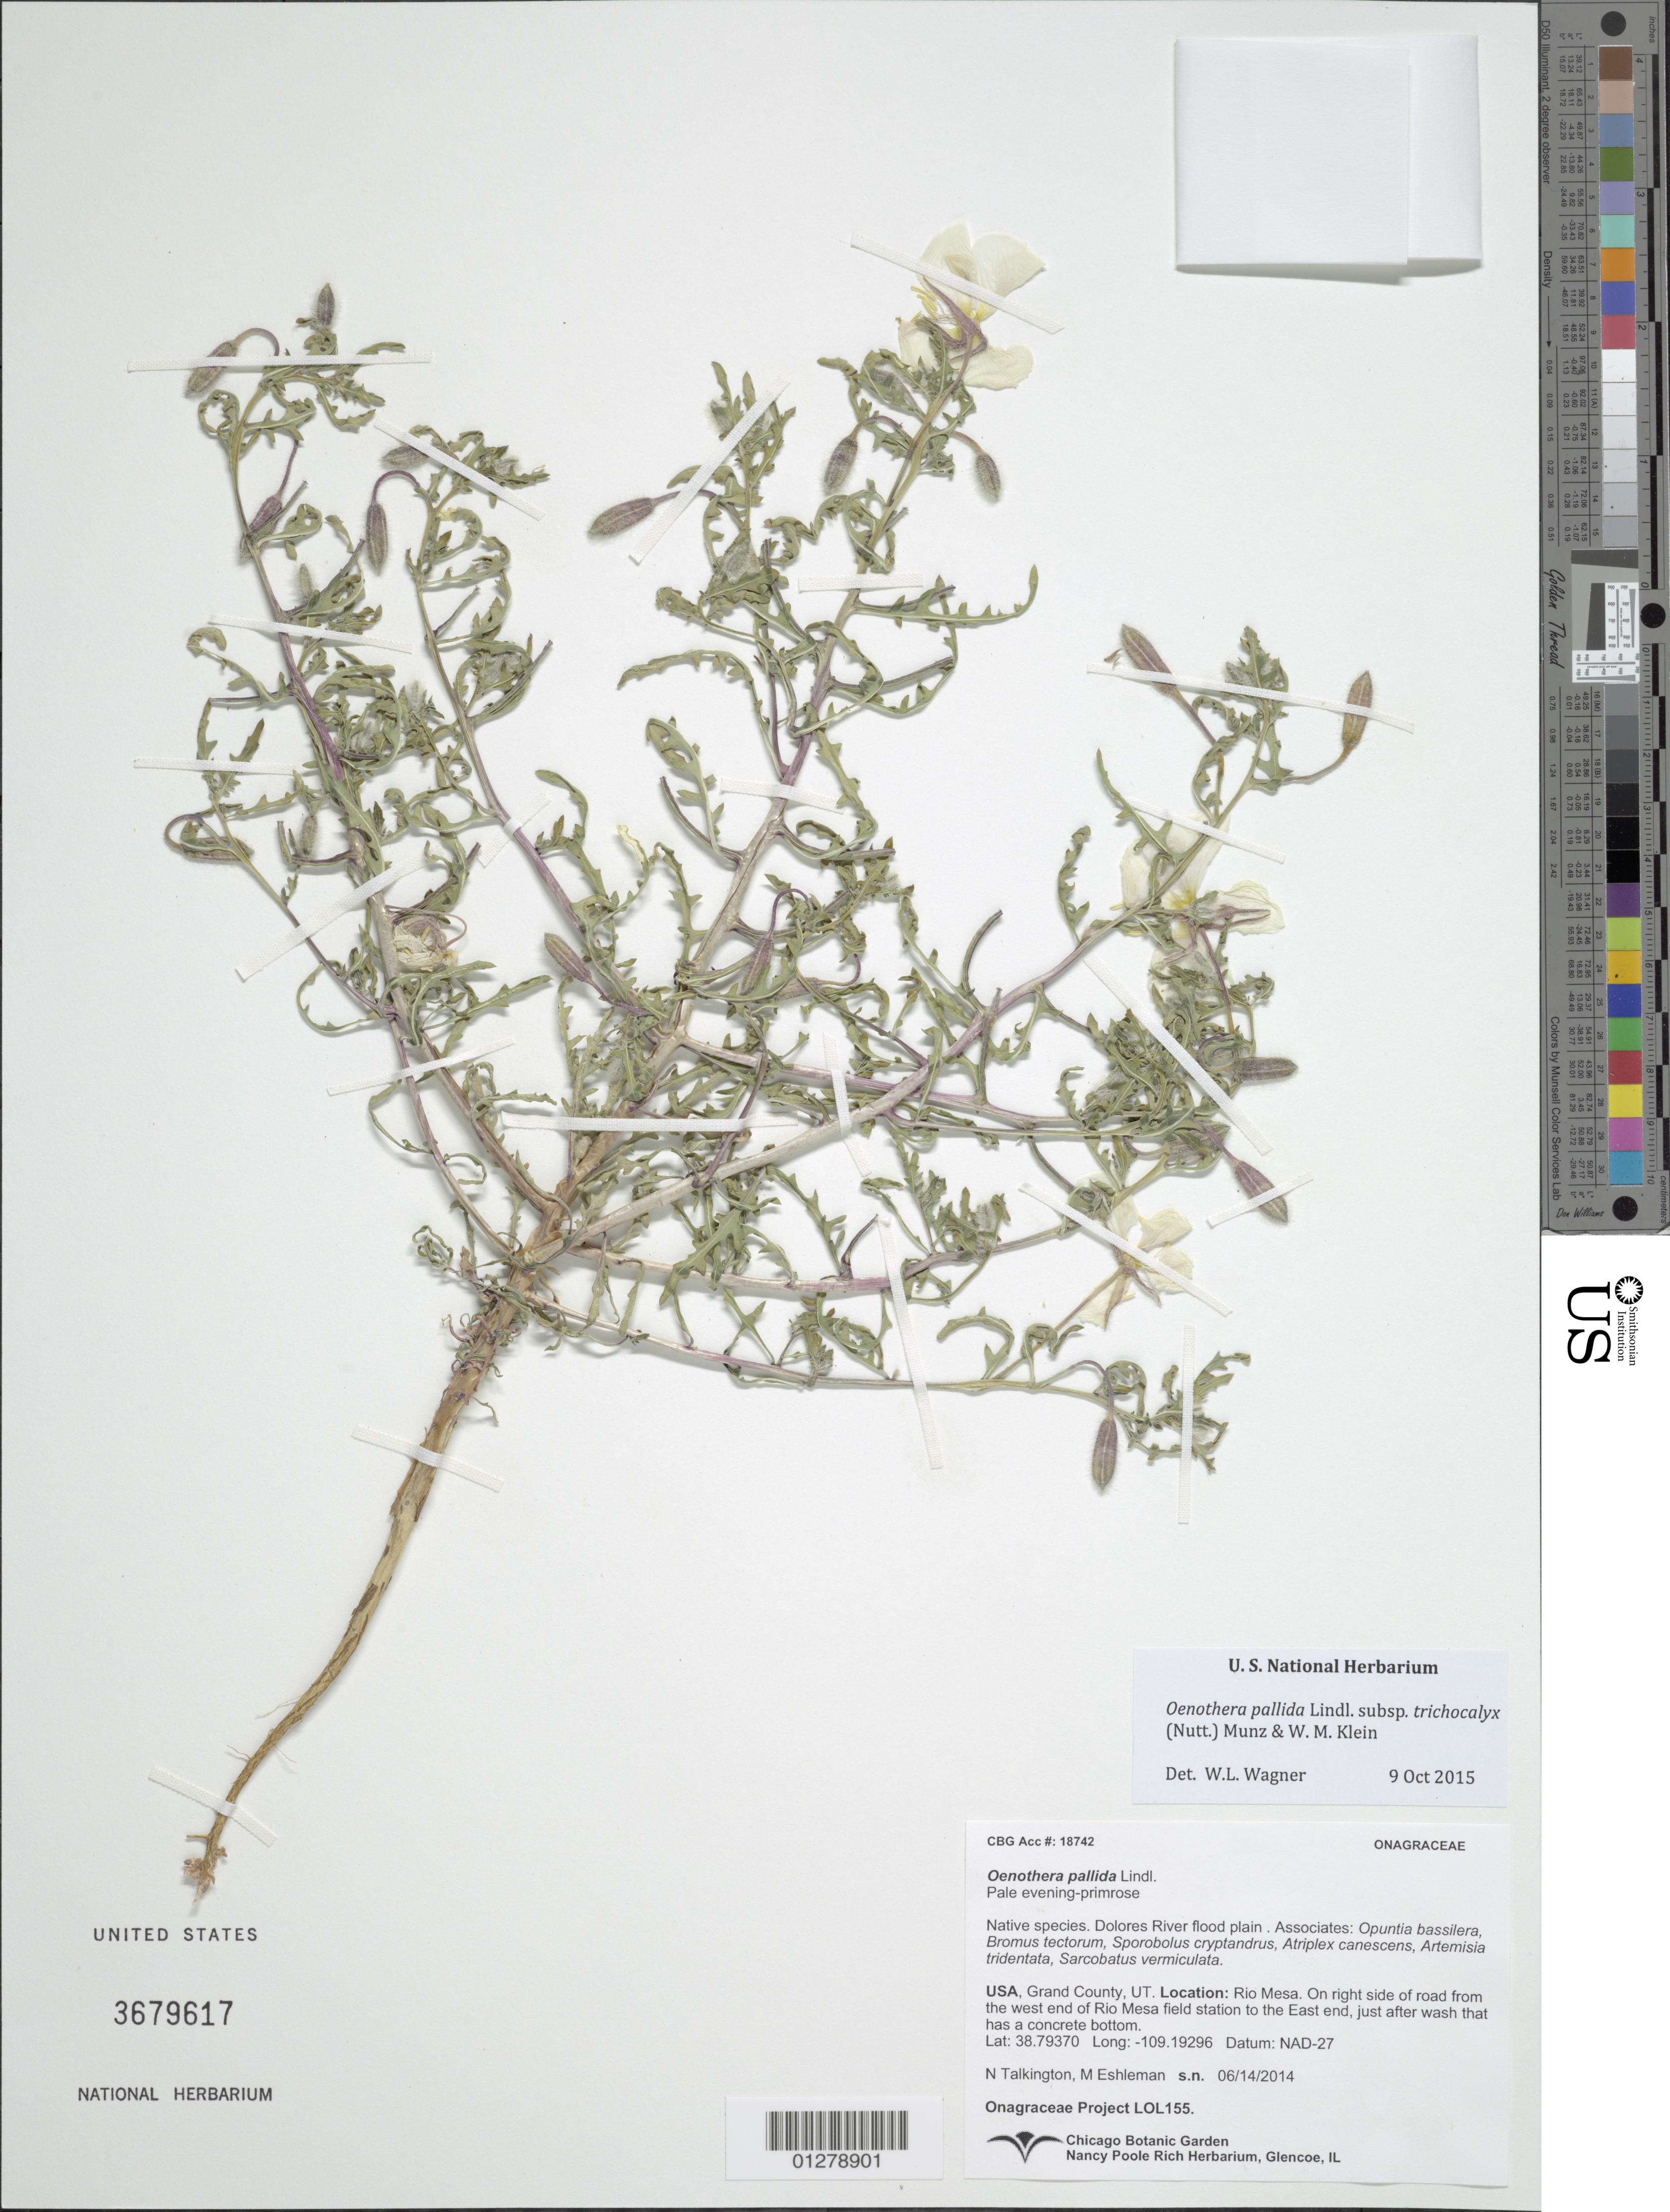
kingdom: Plantae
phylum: Tracheophyta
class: Magnoliopsida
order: Myrtales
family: Onagraceae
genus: Oenothera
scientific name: Oenothera pallida subsp. trichocalyx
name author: (Nutt.) Munz & W.M. Klein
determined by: Wagner, W. L., (BOT), Smithsonian Institution - National Museum of Natural History (UNITED STATES)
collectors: Onagraceae Project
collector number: LOL 155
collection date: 2014-06-16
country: United States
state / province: Utah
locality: On right side of road from the west end of Rio Mesa field station to the East end, just after wash that has a concrete bottom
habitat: Dolores River flood plain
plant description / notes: CHIC, US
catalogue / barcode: US 3679617